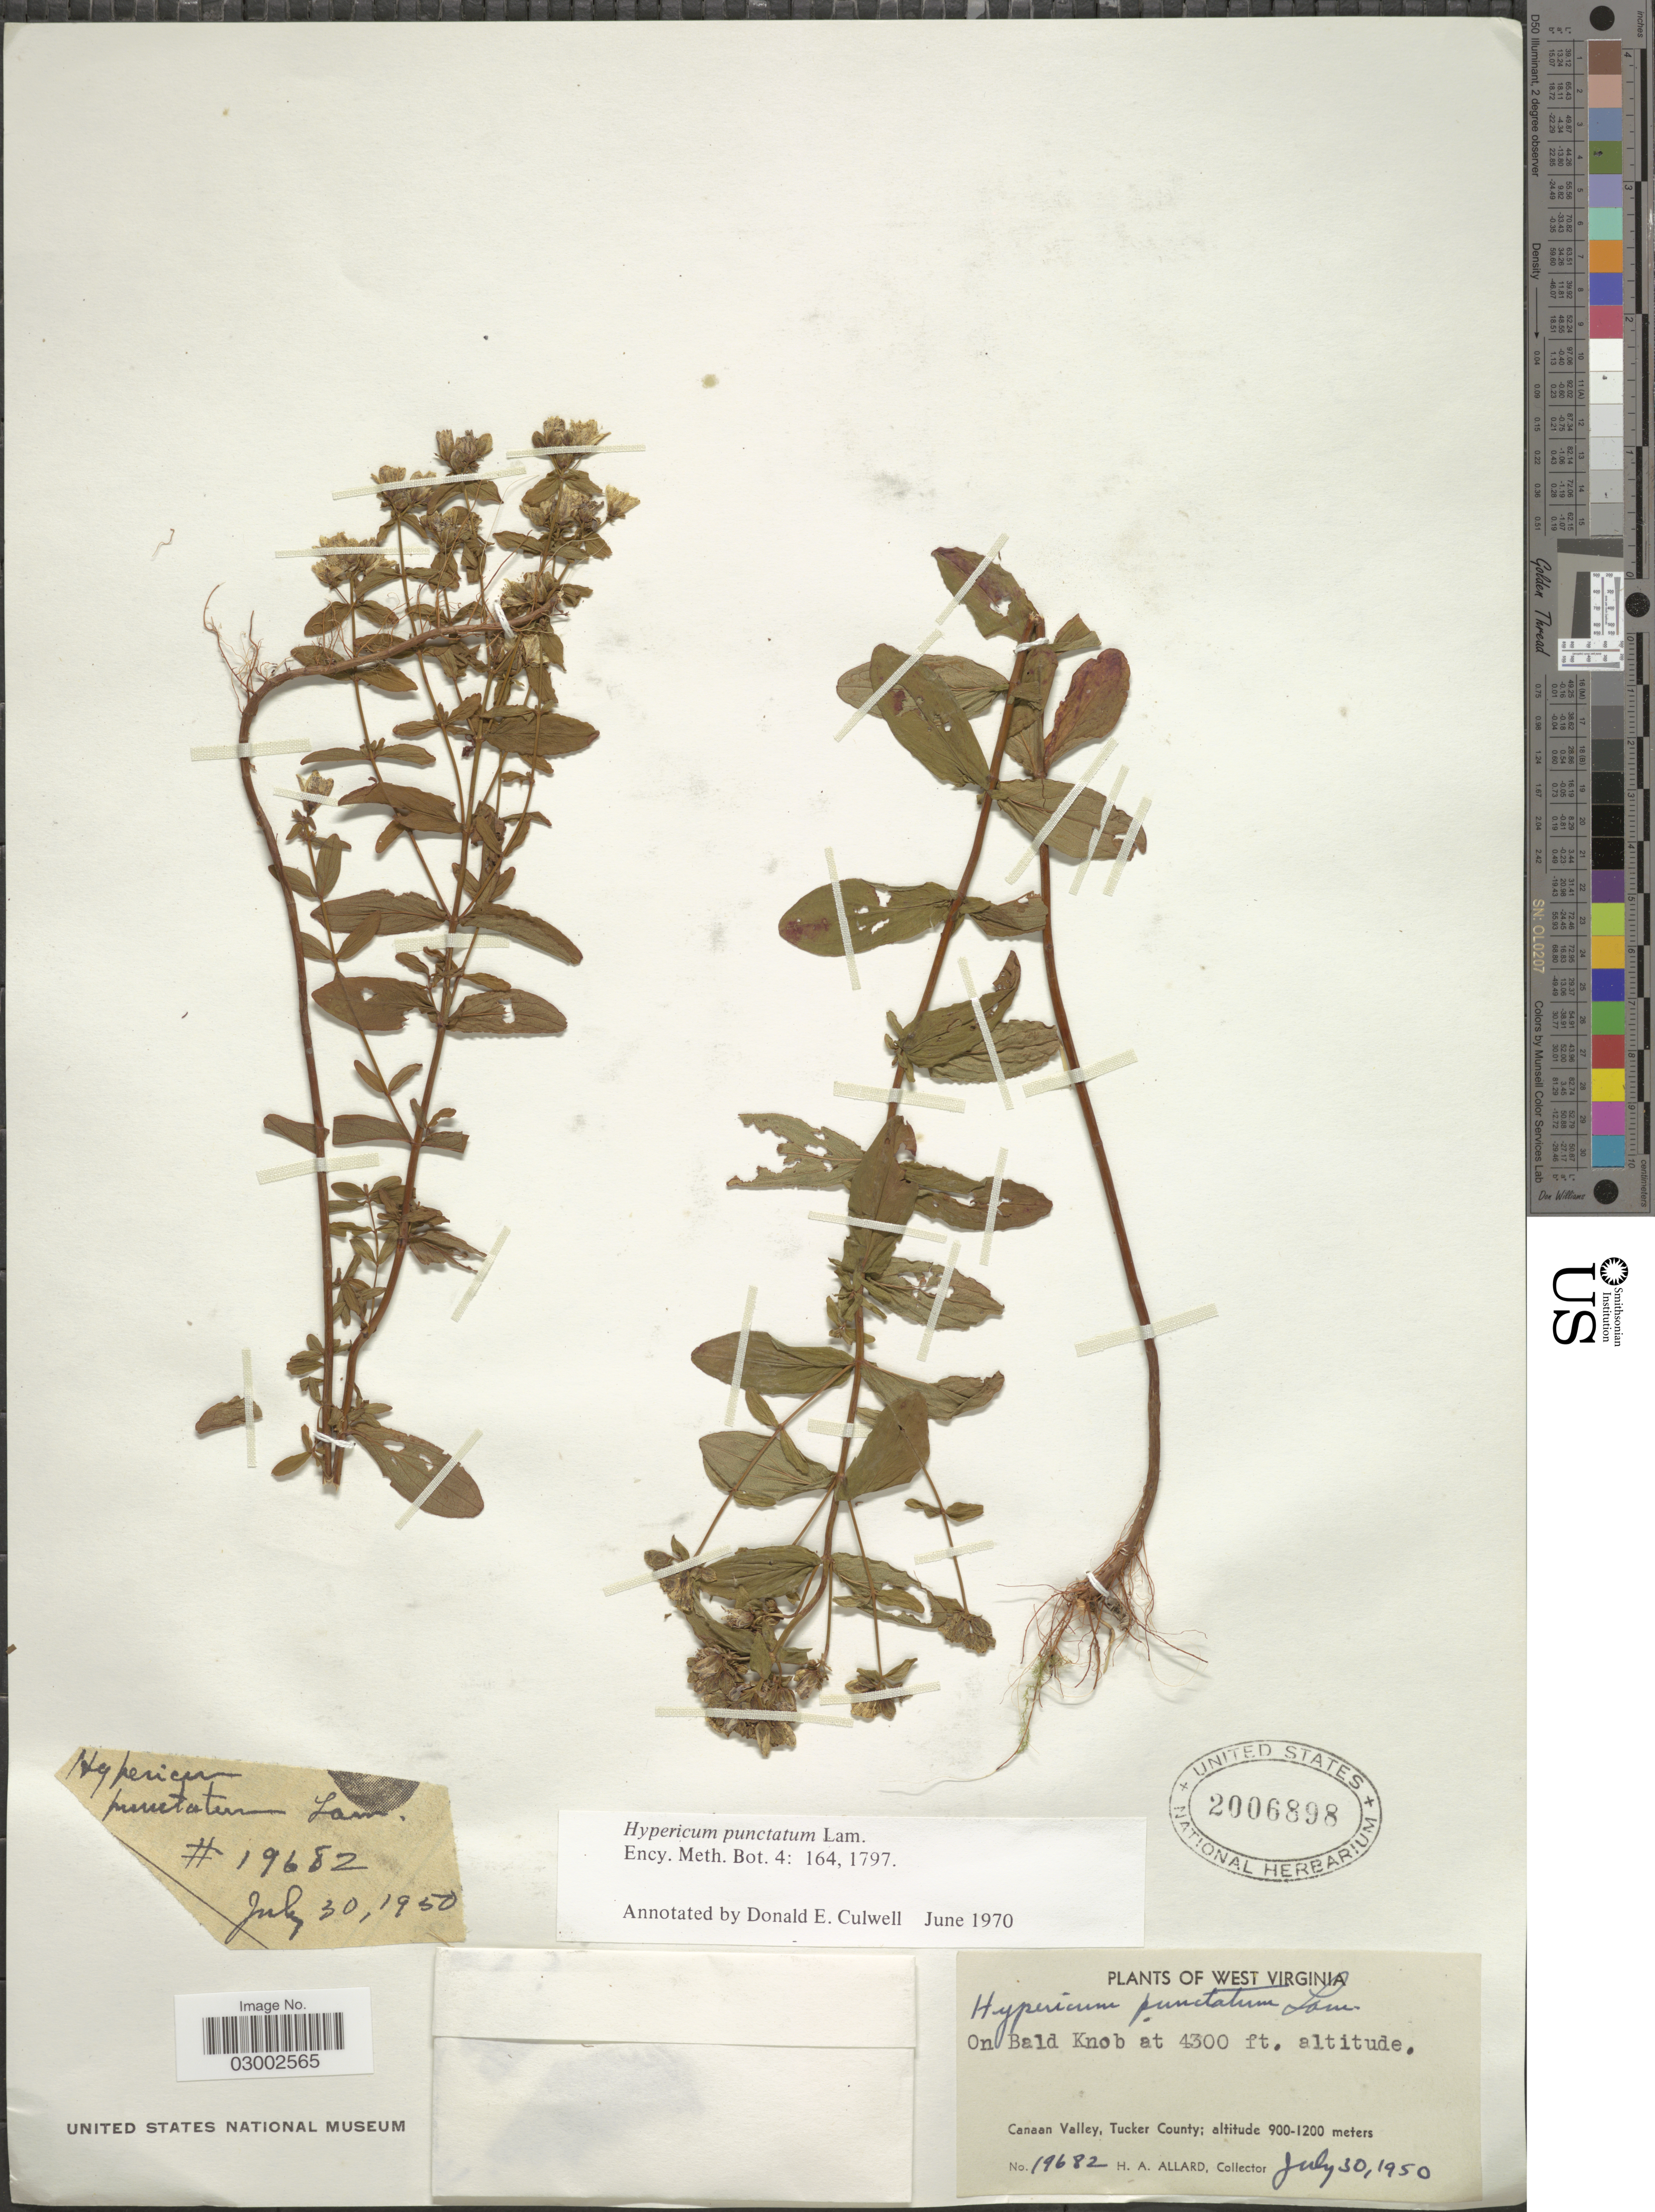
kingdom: Plantae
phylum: Tracheophyta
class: Magnoliopsida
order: Malpighiales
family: Hypericaceae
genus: Hypericum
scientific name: Hypericum punctatum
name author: Lam.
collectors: H. A. Allard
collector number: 19682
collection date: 1950-07-30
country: United States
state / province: West Virginia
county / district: Tucker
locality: On Bald Knob. Canaan Valley, Tucker County.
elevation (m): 1311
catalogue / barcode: US 2006898